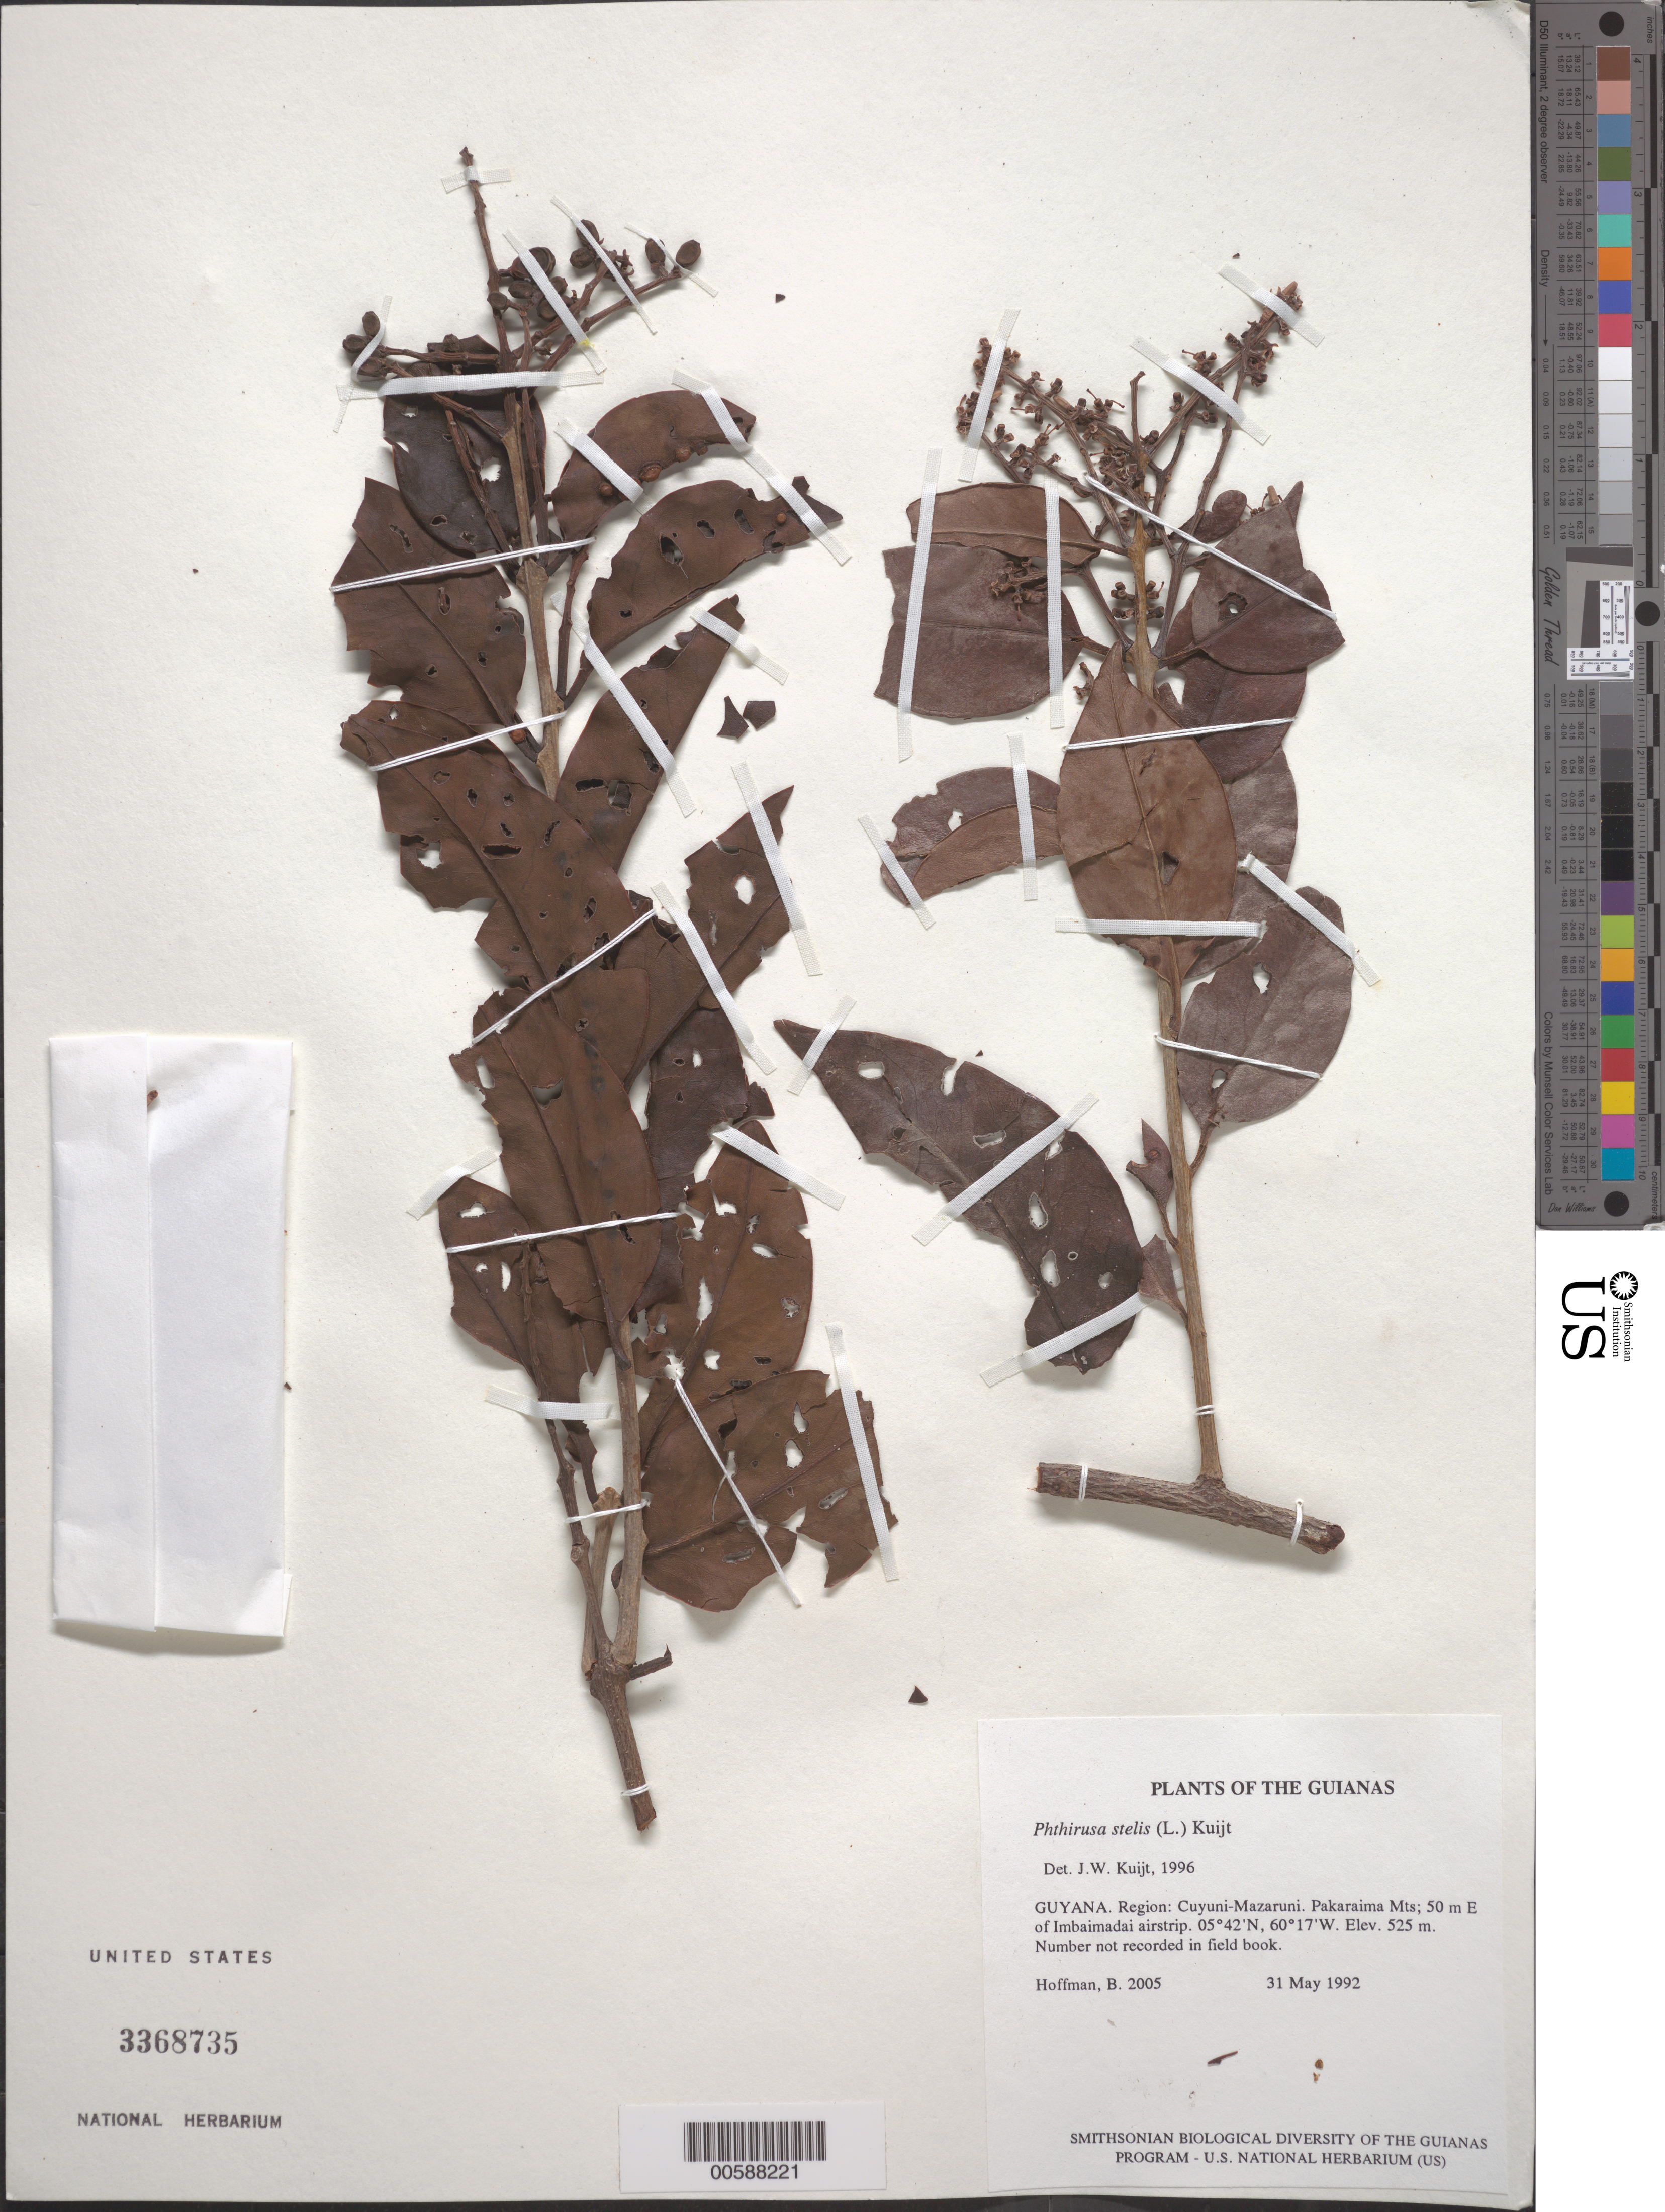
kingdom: Plantae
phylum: Tracheophyta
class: Magnoliopsida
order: Santalales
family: Loranthaceae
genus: Phthirusa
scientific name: Phthirusa stelis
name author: (L.) Kuijt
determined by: Kuijt, Job, (CANADA)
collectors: B. Hoffman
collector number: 2005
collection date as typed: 31 May 1992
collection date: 1992-05-31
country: Guyana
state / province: Cuyuni-Mazaruni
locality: Pakaraima Mts; 50 m E of Imbaimadai airstrip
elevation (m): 525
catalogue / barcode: US 3368735